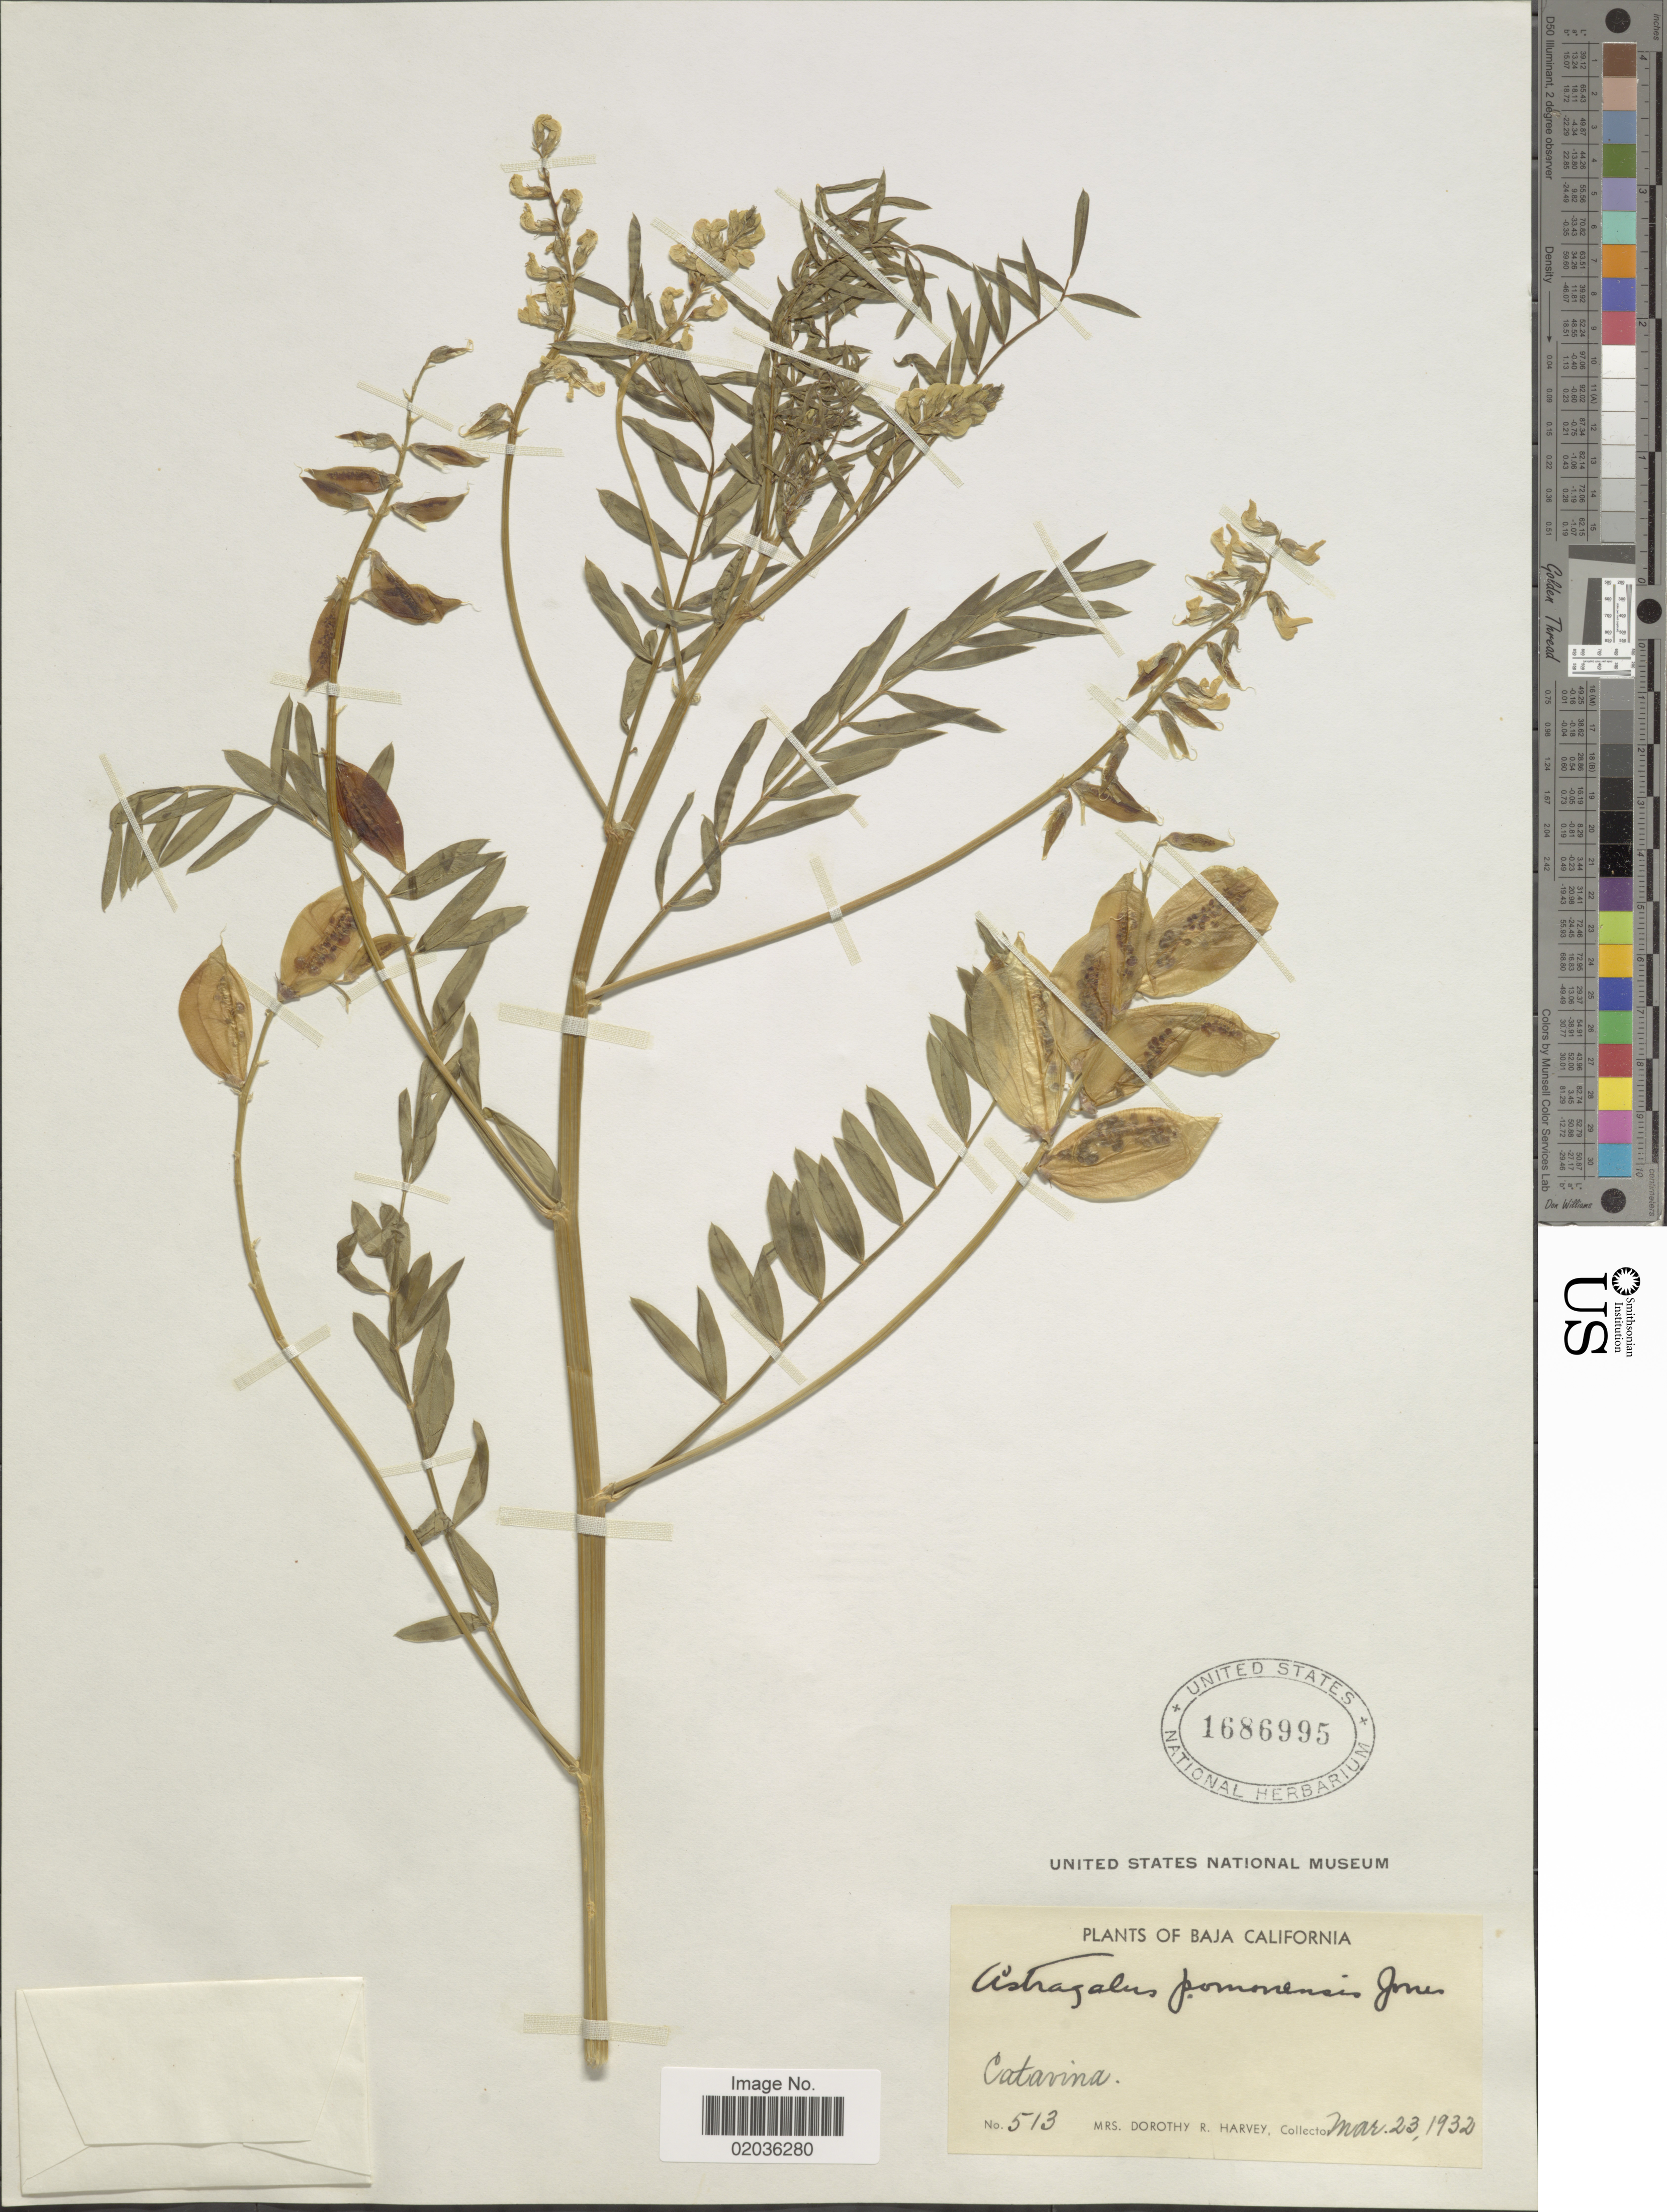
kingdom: Plantae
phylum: Tracheophyta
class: Magnoliopsida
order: Fabales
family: Fabaceae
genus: Astragalus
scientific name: Astragalus pomonensis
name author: M.E. Jones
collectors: D. R. Harvey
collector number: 513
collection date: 1932-03-23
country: Mexico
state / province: Baja California Norte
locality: Catavina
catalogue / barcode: US 1686995